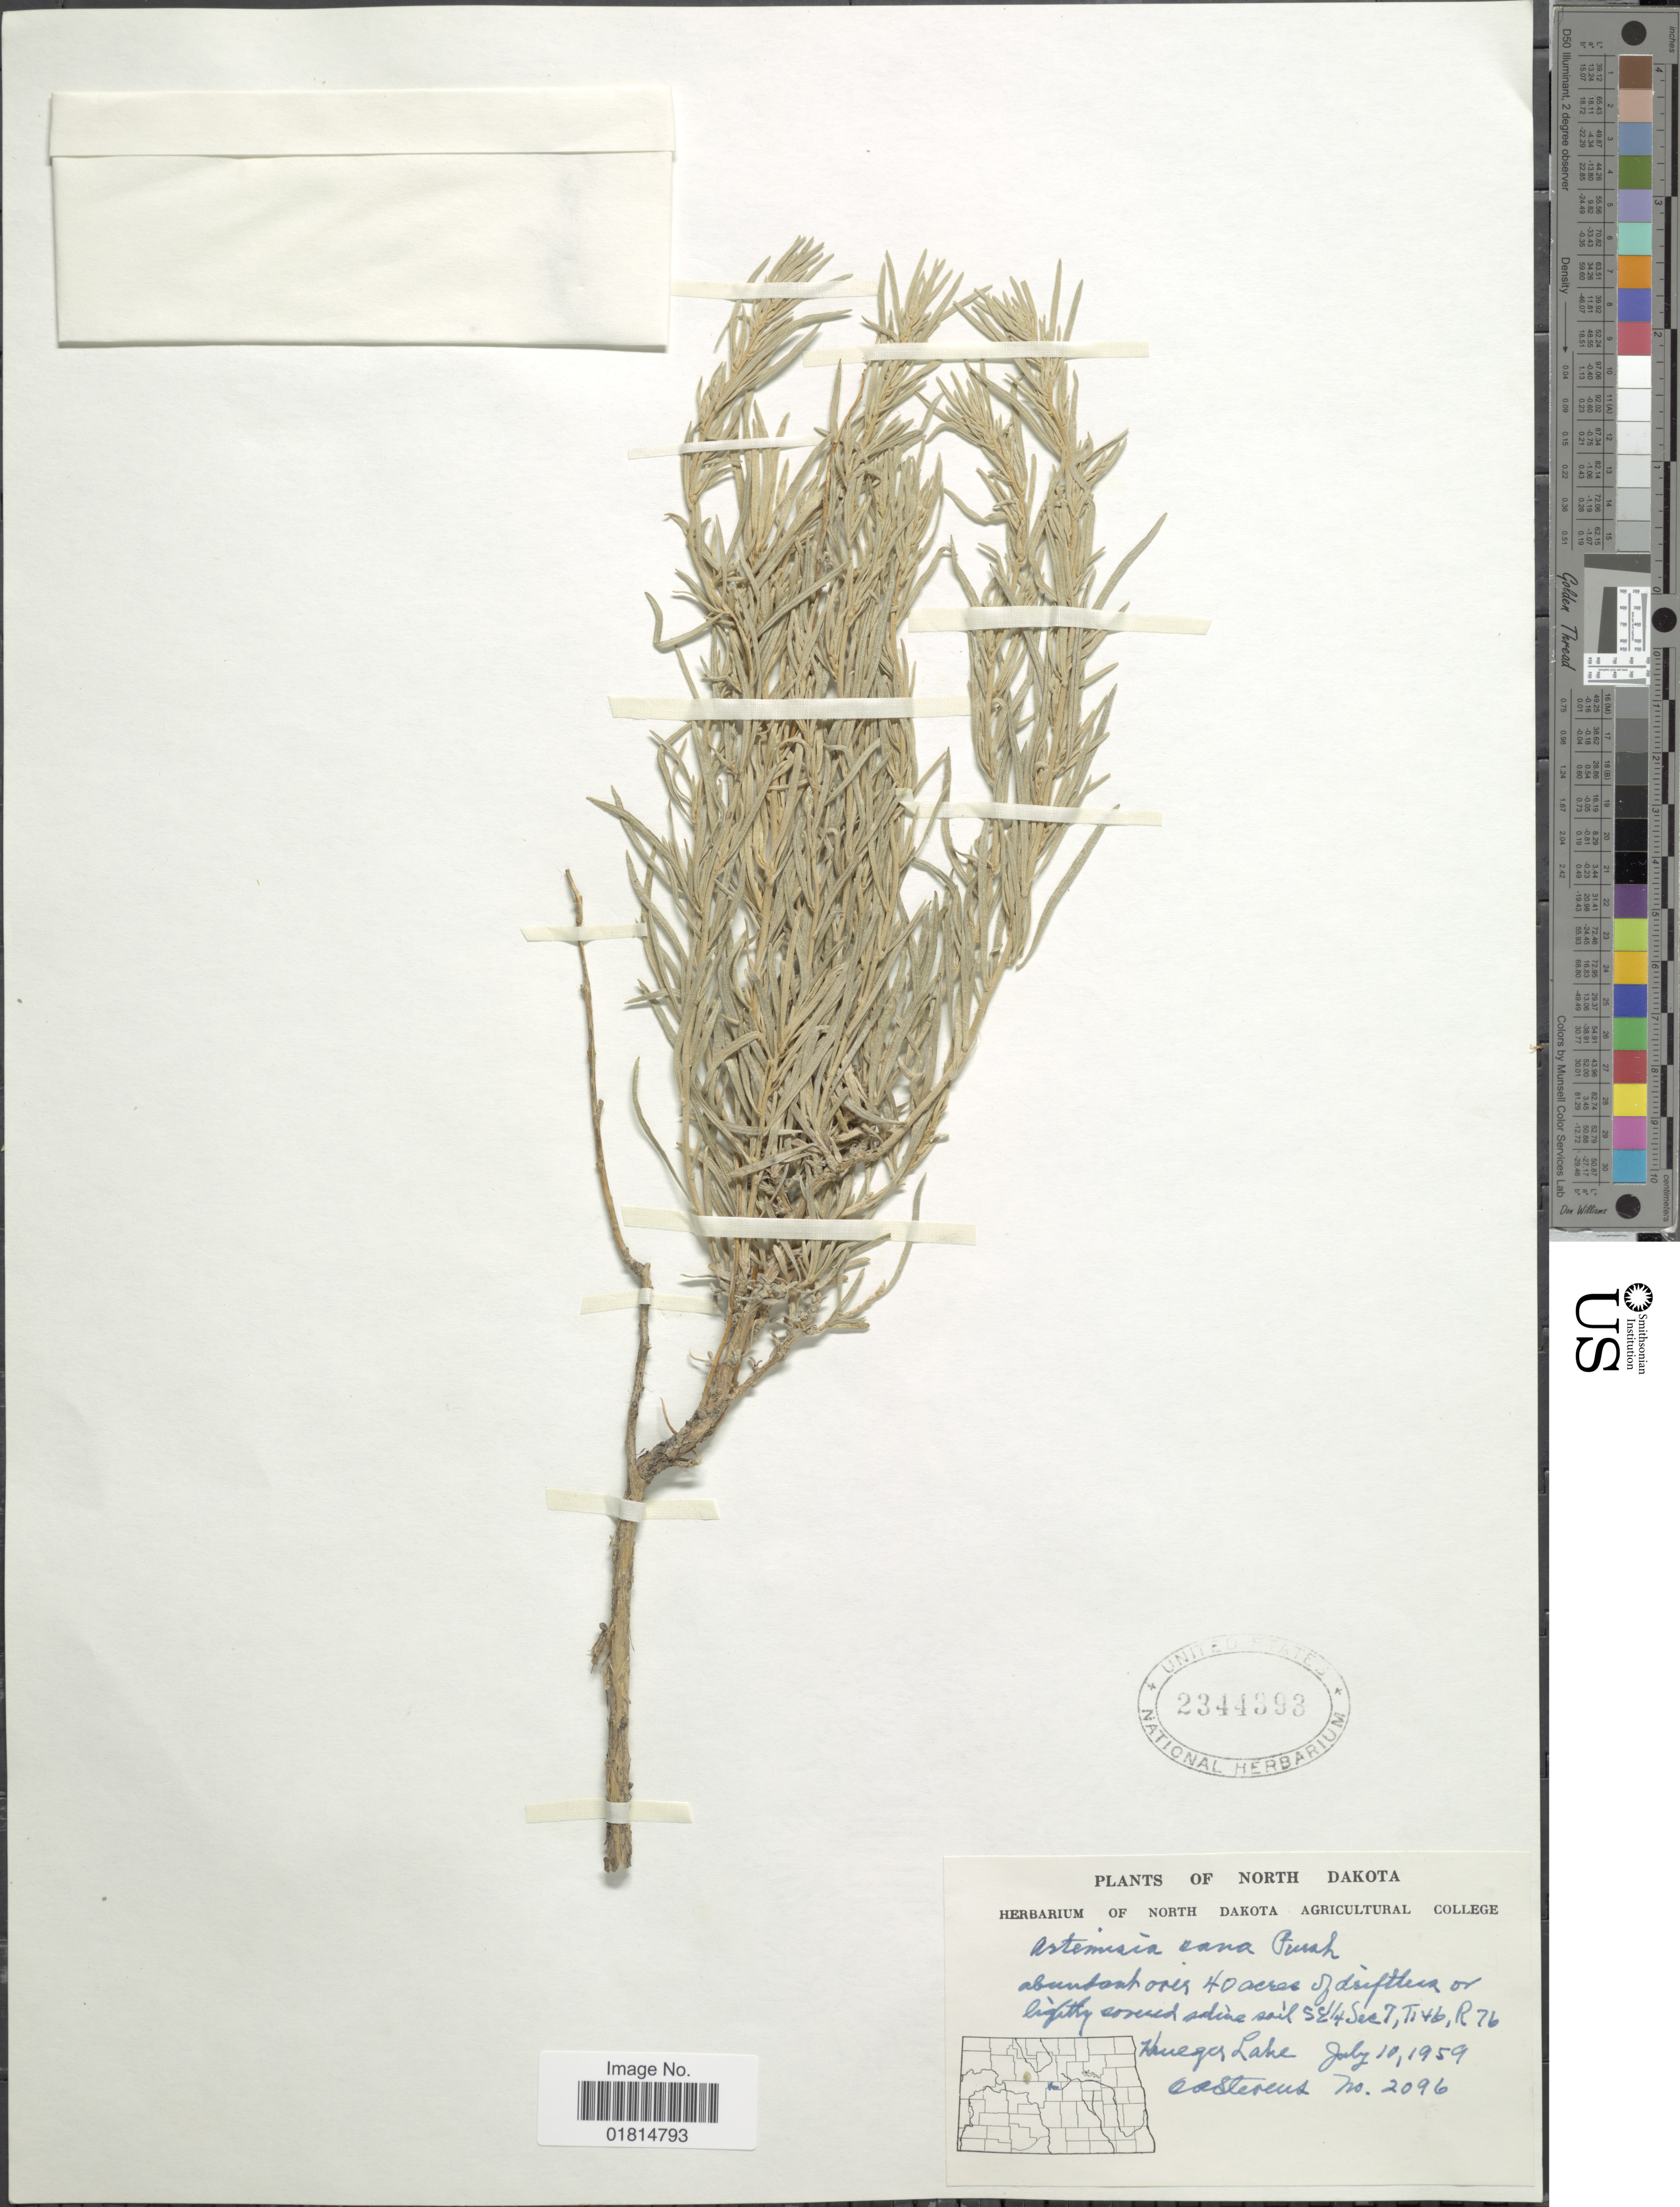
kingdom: Plantae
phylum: Tracheophyta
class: Magnoliopsida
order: Asterales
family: Asteraceae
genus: Artemisia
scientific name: Artemisia cana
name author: Pursh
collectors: O. A. Stevens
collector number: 2096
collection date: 1959-07-10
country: United States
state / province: North Dakota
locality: Hughes Lake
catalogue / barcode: US 2344393